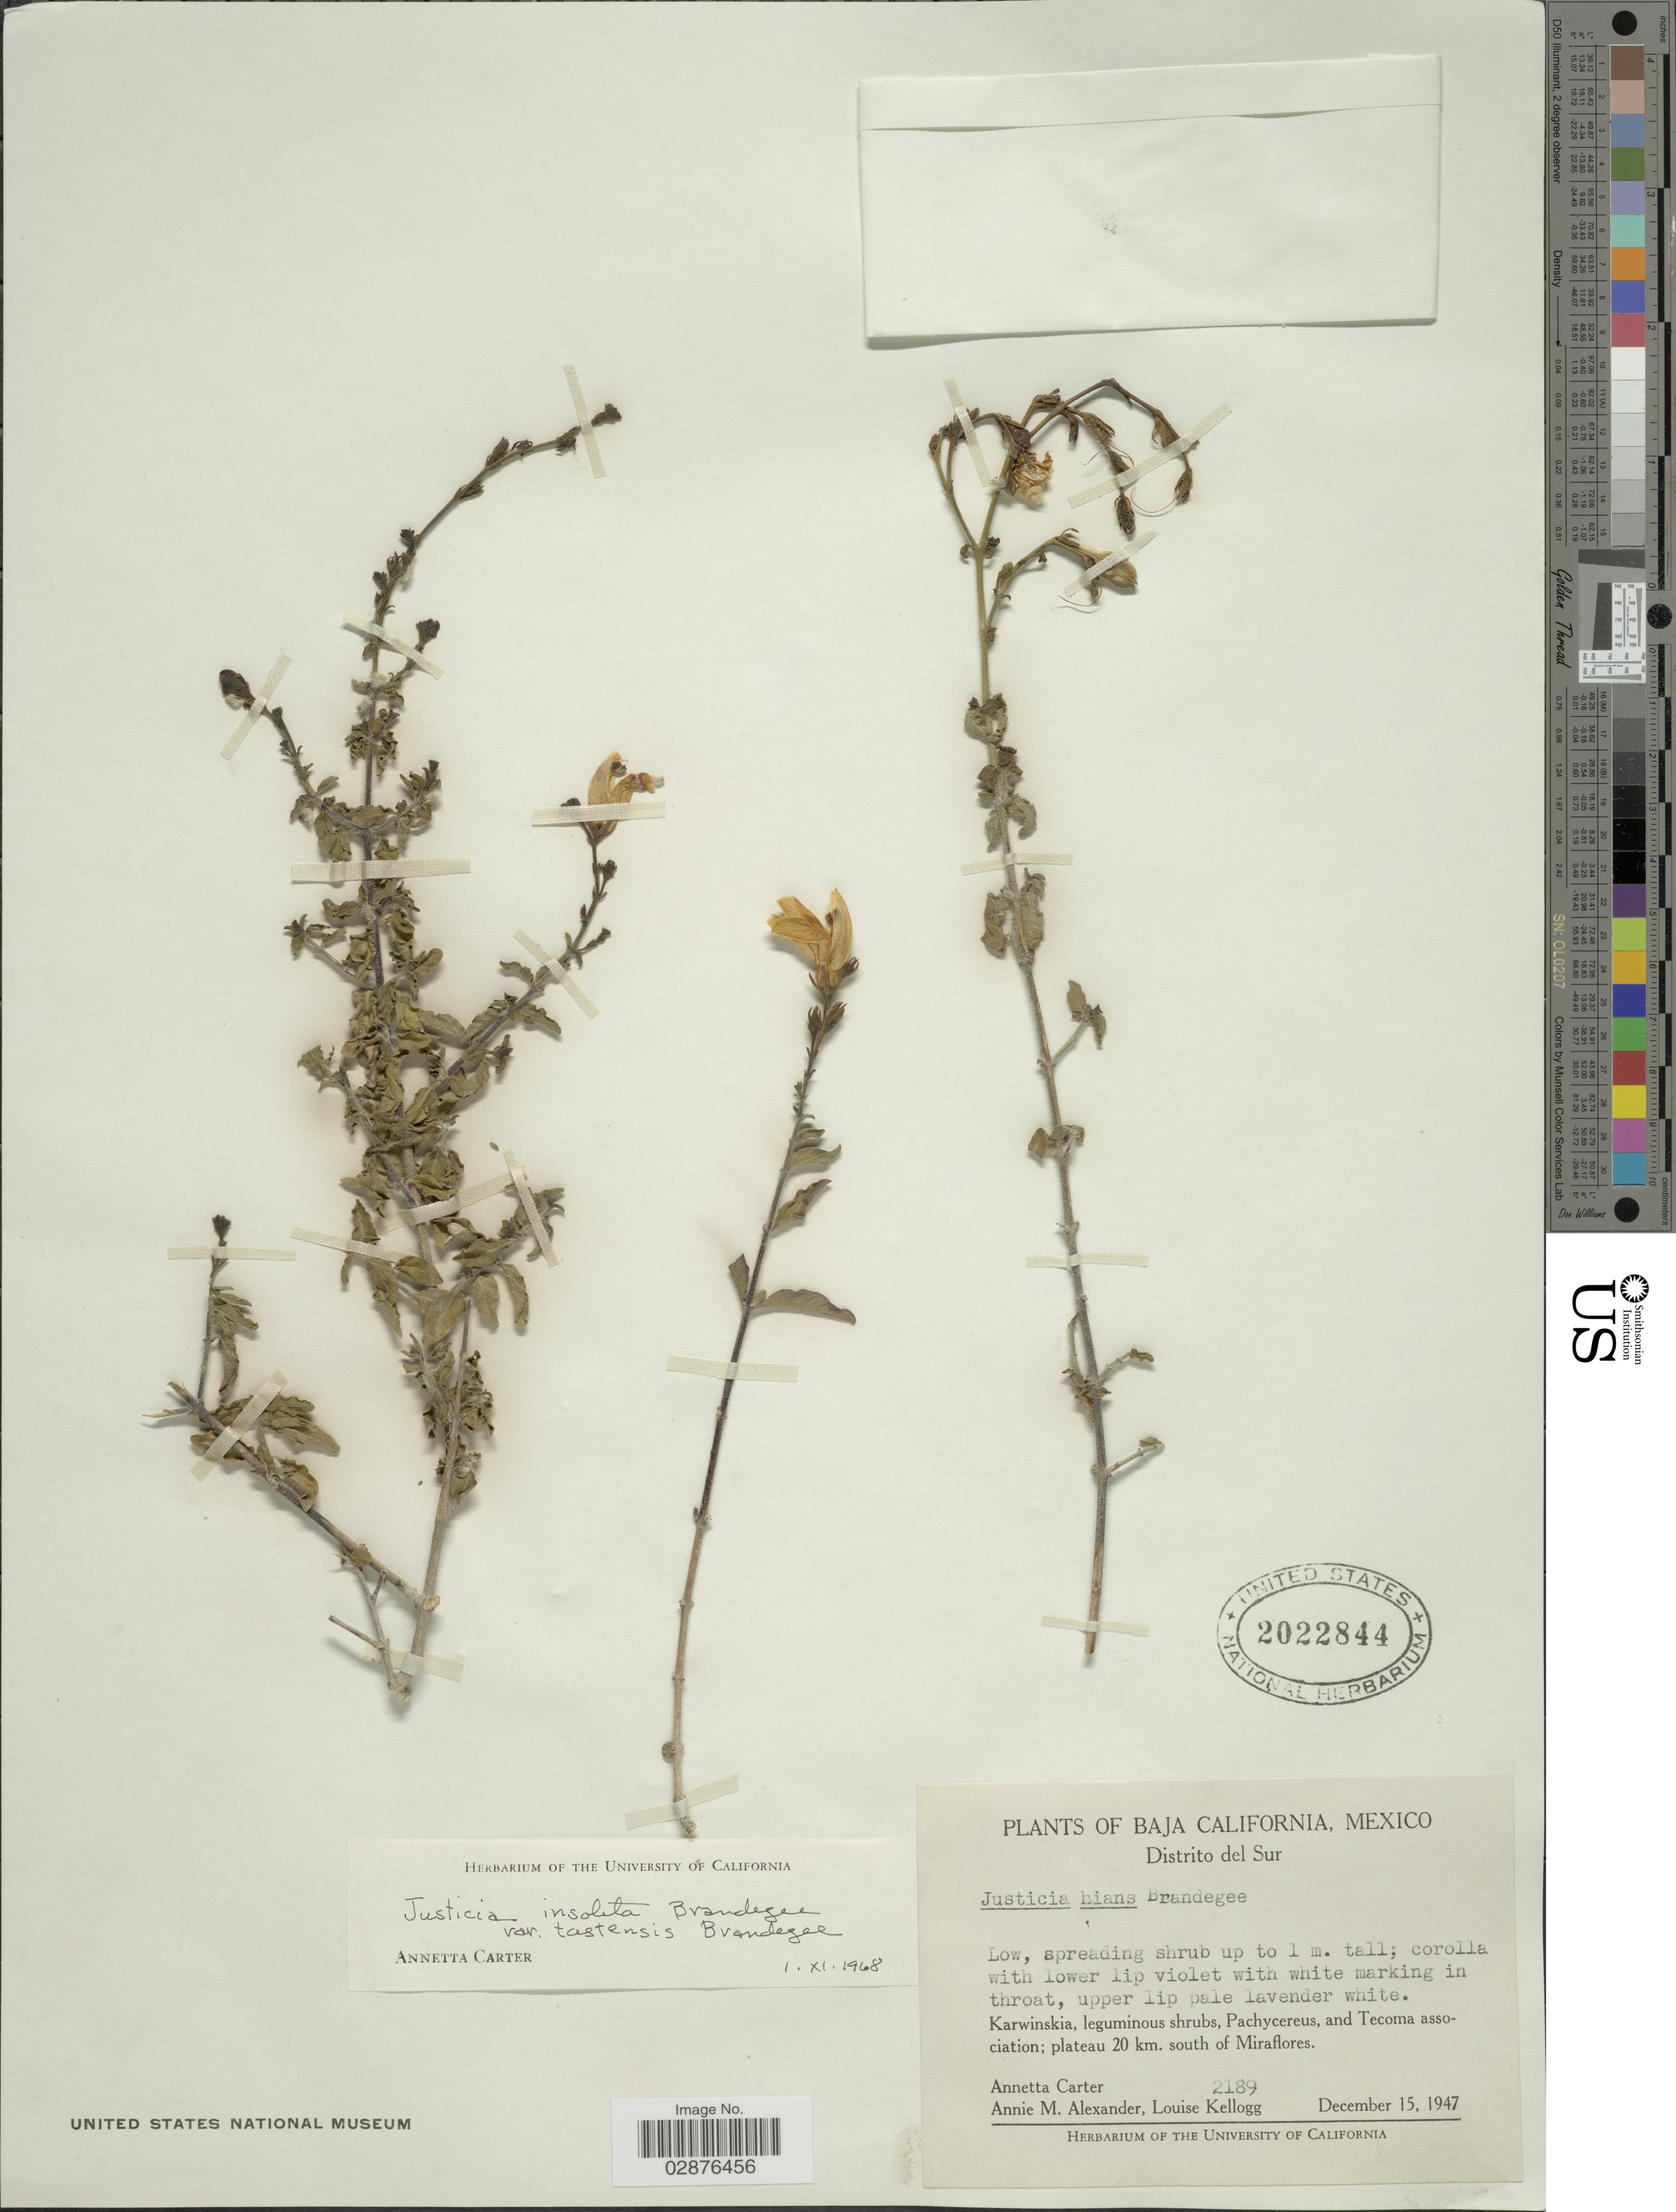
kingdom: Plantae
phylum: Tracheophyta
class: Magnoliopsida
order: Lamiales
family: Acanthaceae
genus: Justicia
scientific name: Justicia insolita var. tastensis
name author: Brandegee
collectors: A. Carter, A. M. Alexander & L. Kellogg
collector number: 2189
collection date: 1947-12-15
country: Mexico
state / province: Baja California Sur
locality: Distrito del Sur. Plateau 20 km. south of Miraflores.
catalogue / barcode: US 2022844